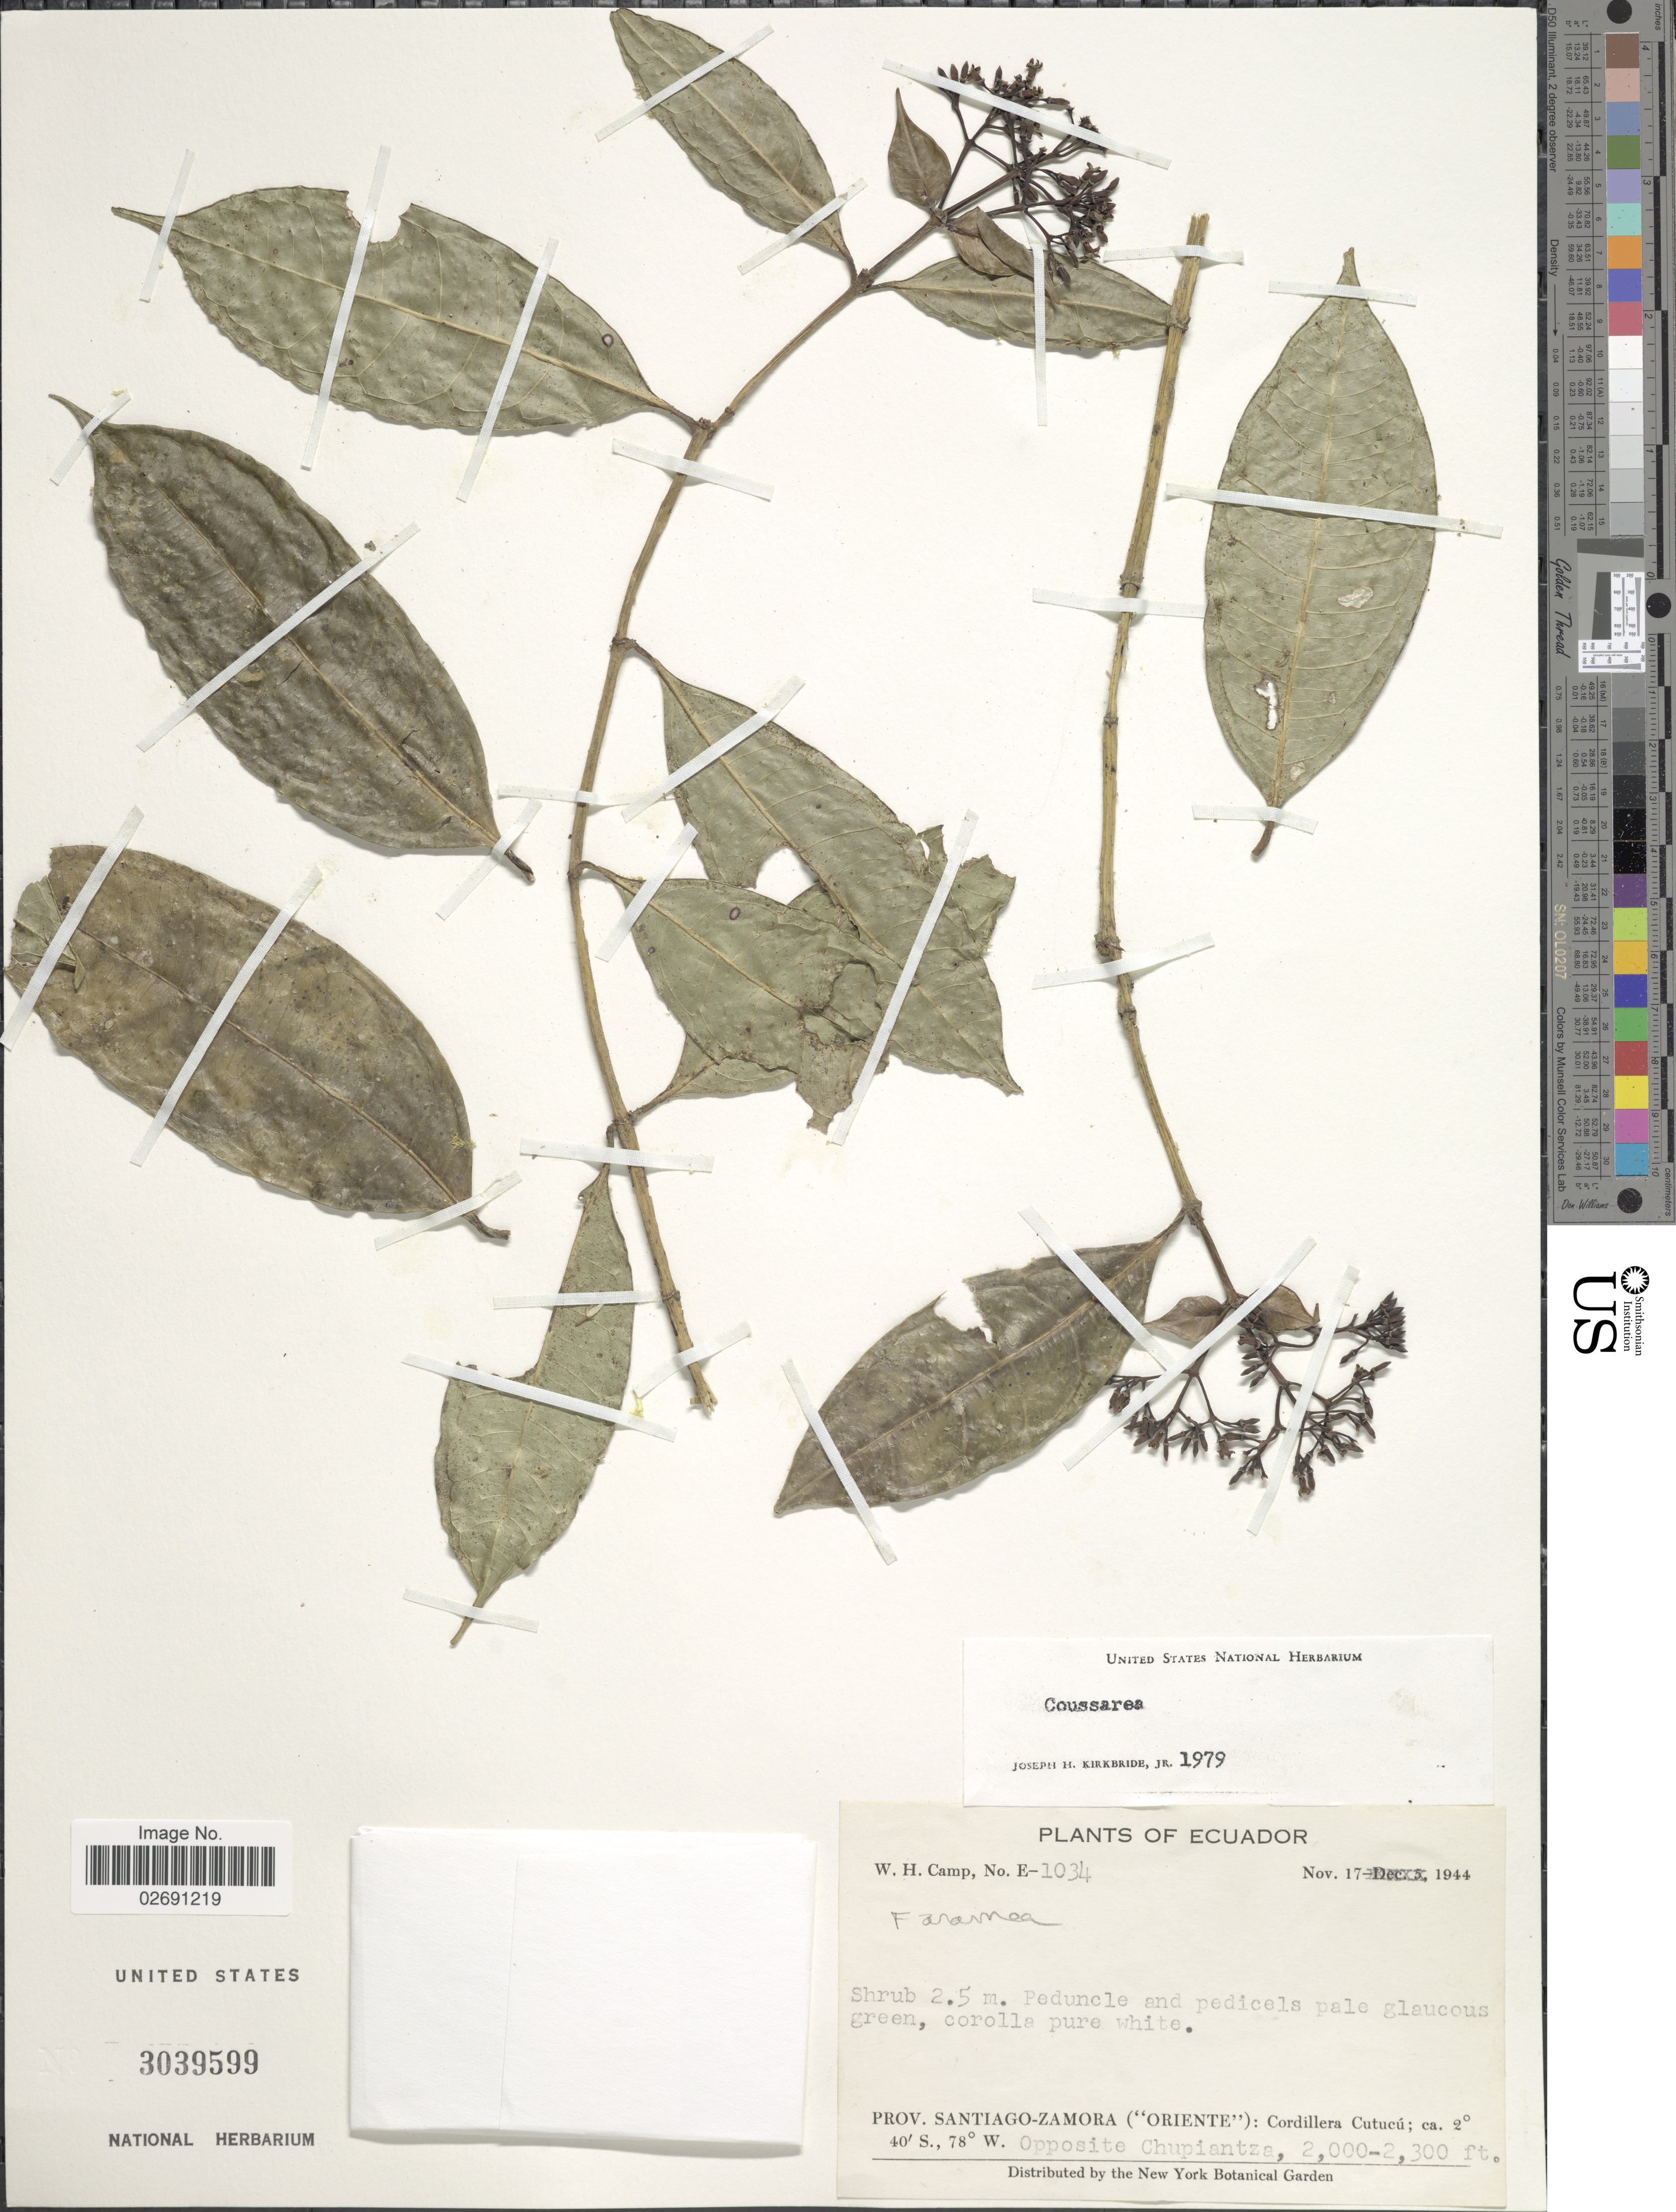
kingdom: Plantae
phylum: Tracheophyta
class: Magnoliopsida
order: Gentianales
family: Rubiaceae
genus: Faramea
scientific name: Faramea sp.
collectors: W. H. Camp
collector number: E-1034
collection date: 1944-11-17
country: Ecuador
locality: Prov. Santiago-Zamora ("Oriente"): Cordillera Cutucu, Opposite Chupiantza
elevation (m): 610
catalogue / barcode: US 3039599